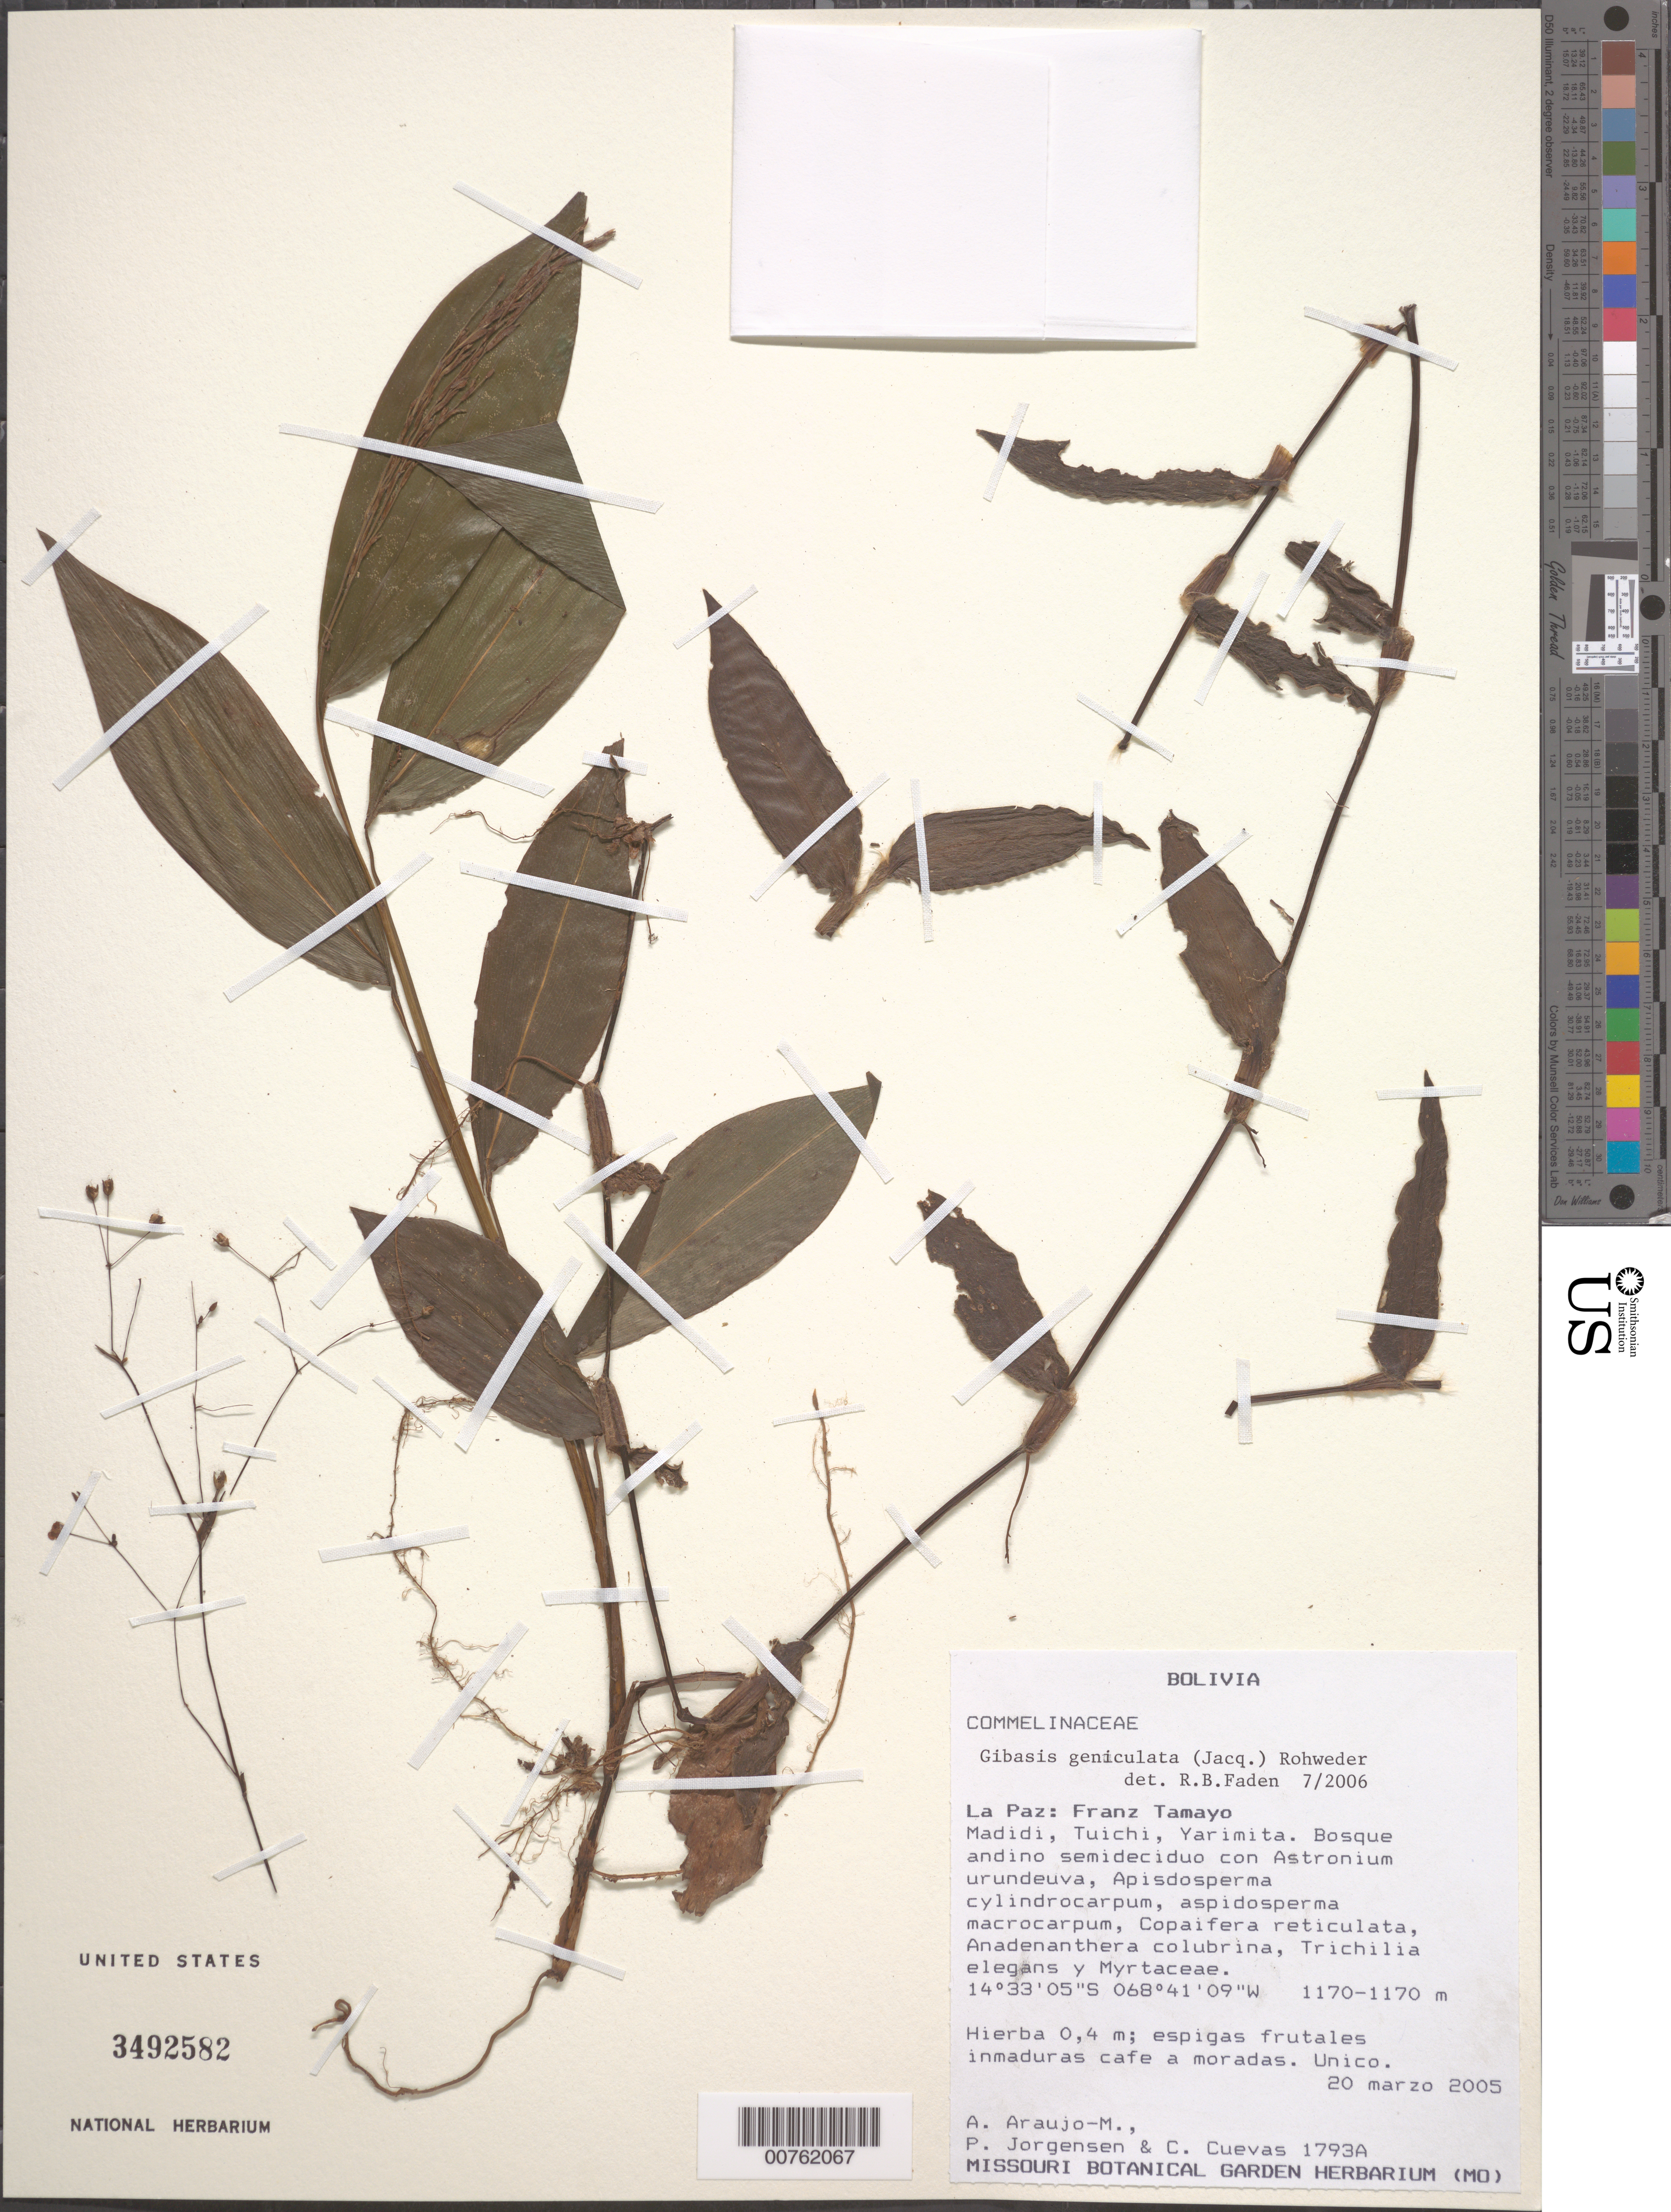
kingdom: Plantae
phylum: Tracheophyta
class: Liliopsida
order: Commelinales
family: Commelinaceae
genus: Gibasis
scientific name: Gibasis geniculata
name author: (Jacq.) Rohweder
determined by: Faden, Robert B., (US), Smithsonian Institution - National Museum of Natural History (UNITED STATES)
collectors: A. Araujo-M. et al.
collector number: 1793A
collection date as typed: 20 Mar 2005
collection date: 2005-03-20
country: Bolivia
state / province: La Paz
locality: Franz Tamayo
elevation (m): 1170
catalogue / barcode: US 3492582